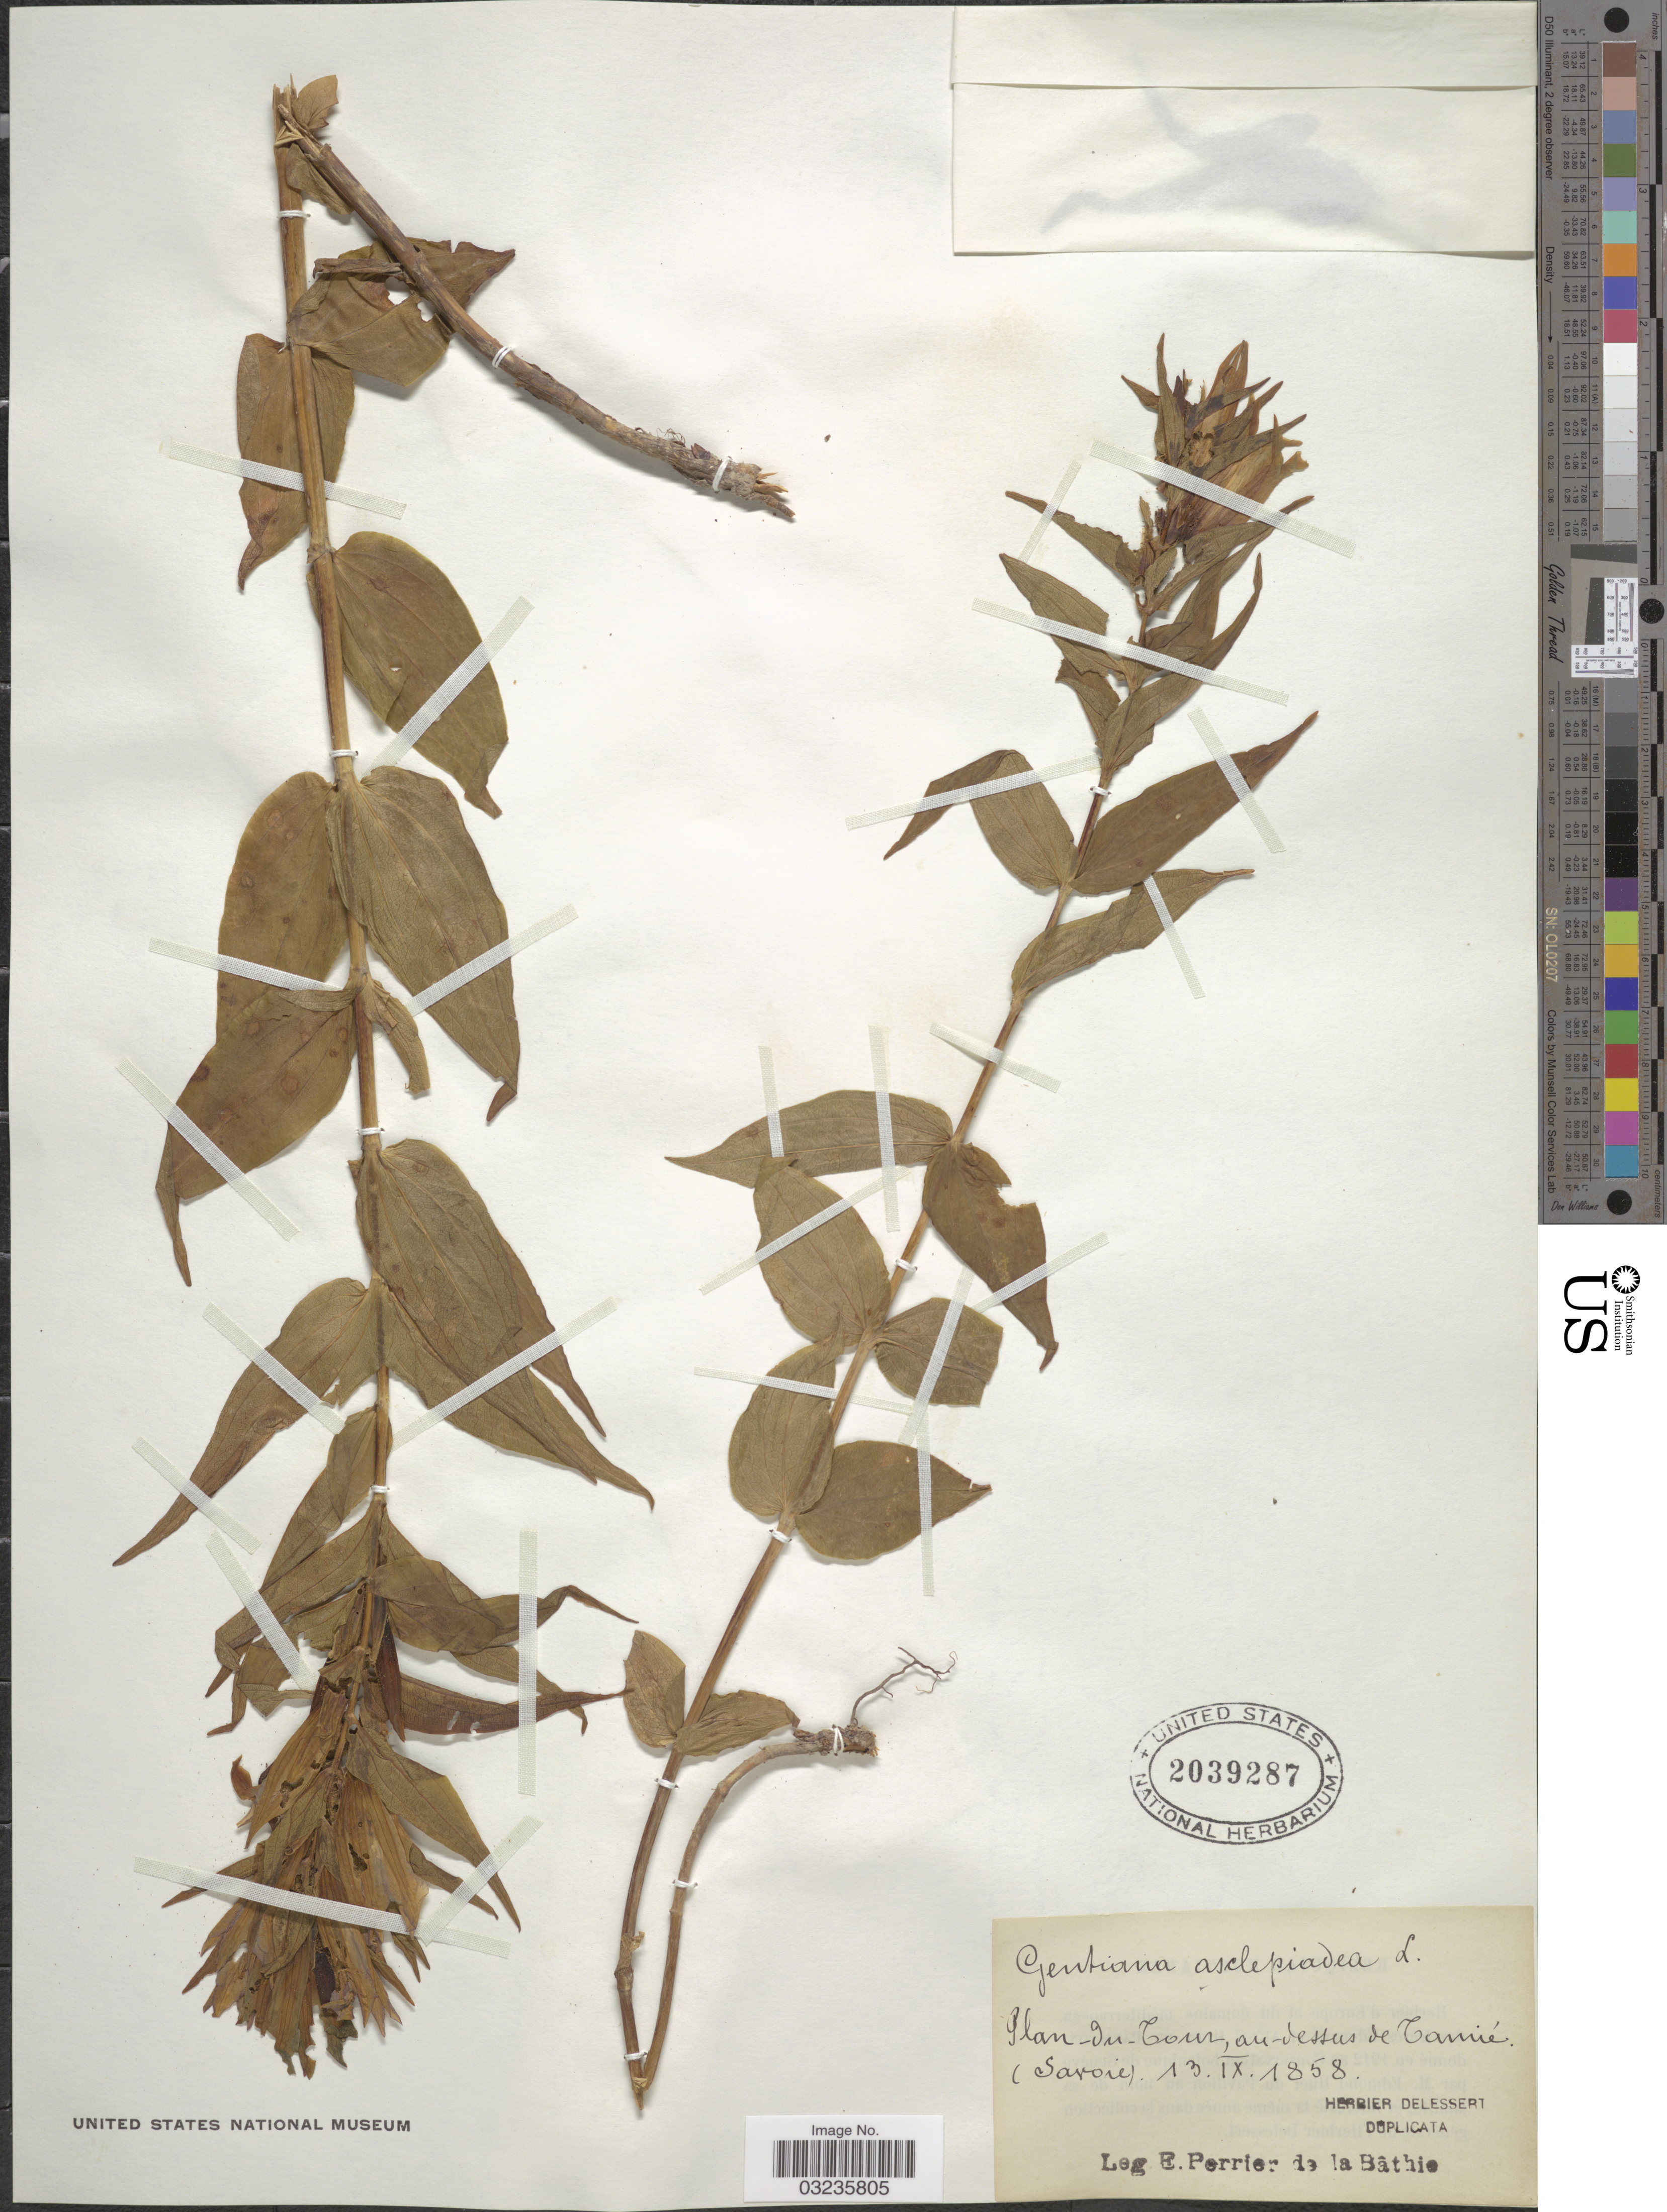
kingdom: Plantae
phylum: Tracheophyta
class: Magnoliopsida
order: Gentianales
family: Gentianaceae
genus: Gentiana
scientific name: Gentiana asclepiadea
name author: L.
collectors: E. Perrier de la Bâthie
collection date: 1858-09-13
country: France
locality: Plan-du-Cour, au-dessus de Tamié. (Savoie).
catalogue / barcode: US 2039287